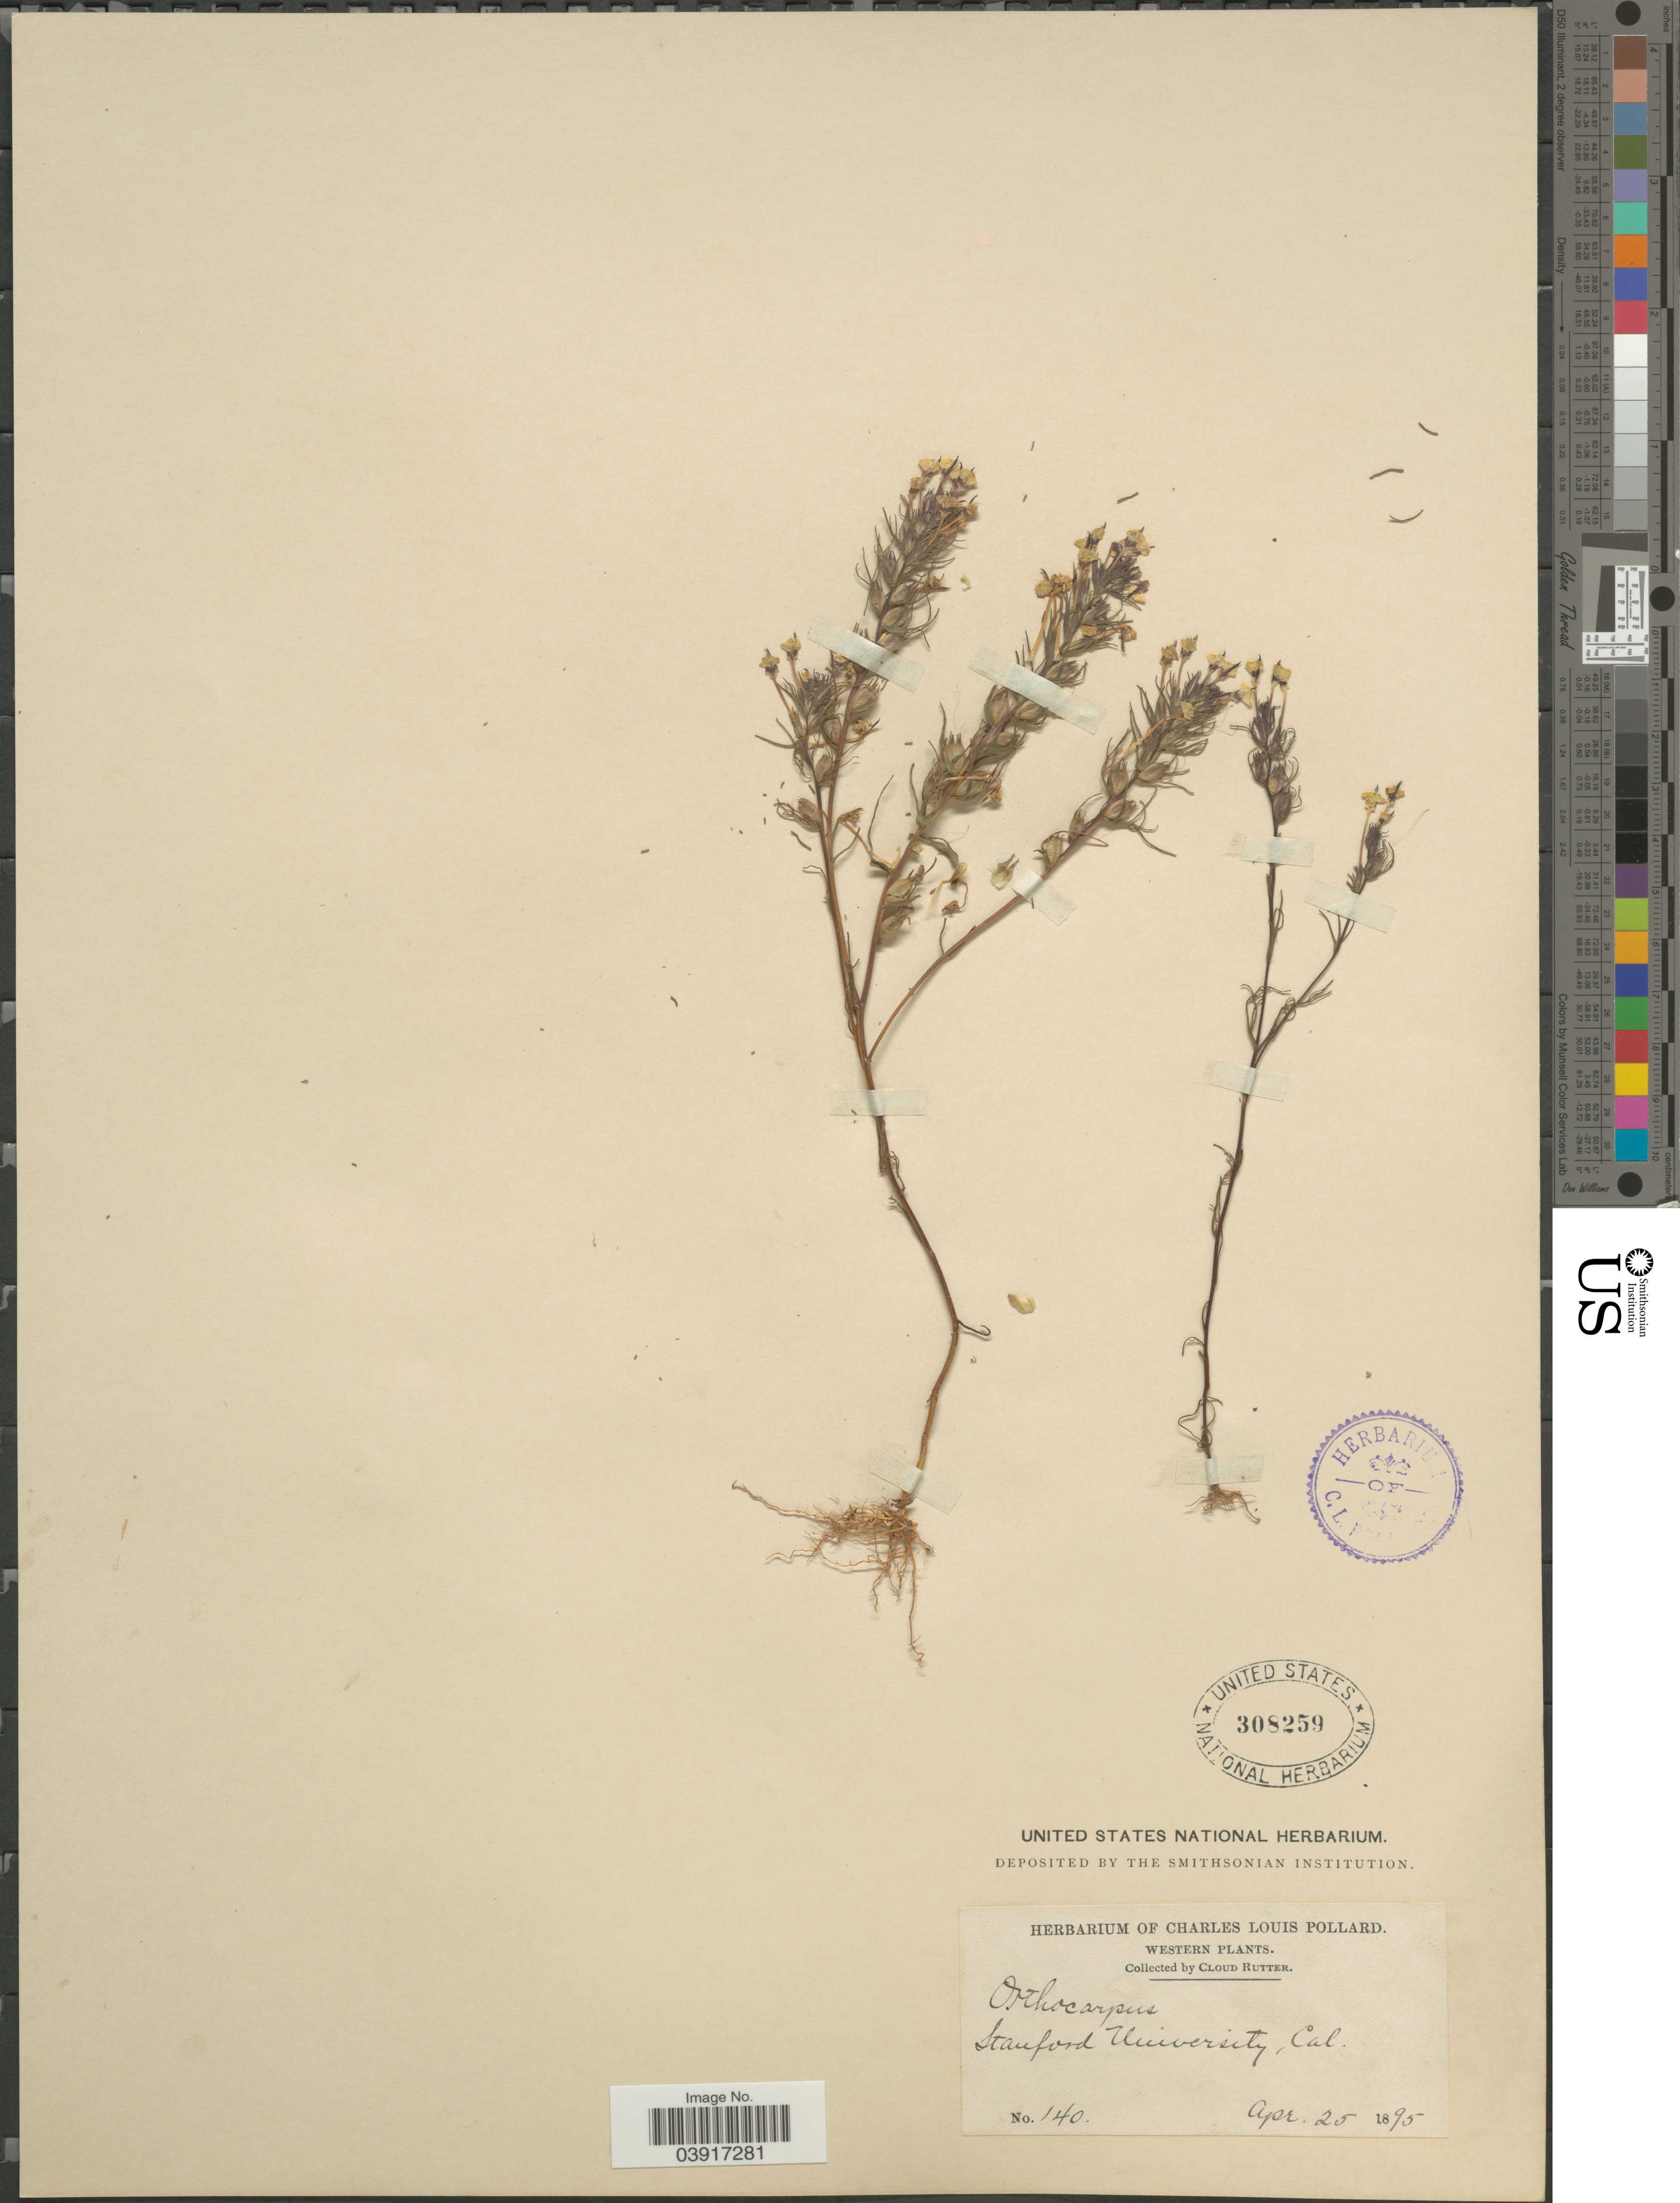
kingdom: Plantae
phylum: Tracheophyta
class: Magnoliopsida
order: Lamiales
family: Orobanchaceae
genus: Orthocarpus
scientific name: Orthocarpus erianthus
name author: Benth.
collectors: C. Rutter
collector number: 140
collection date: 1895-04-25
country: United States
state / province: California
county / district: Santa Clara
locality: Western. Stanford University.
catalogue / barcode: US 308259